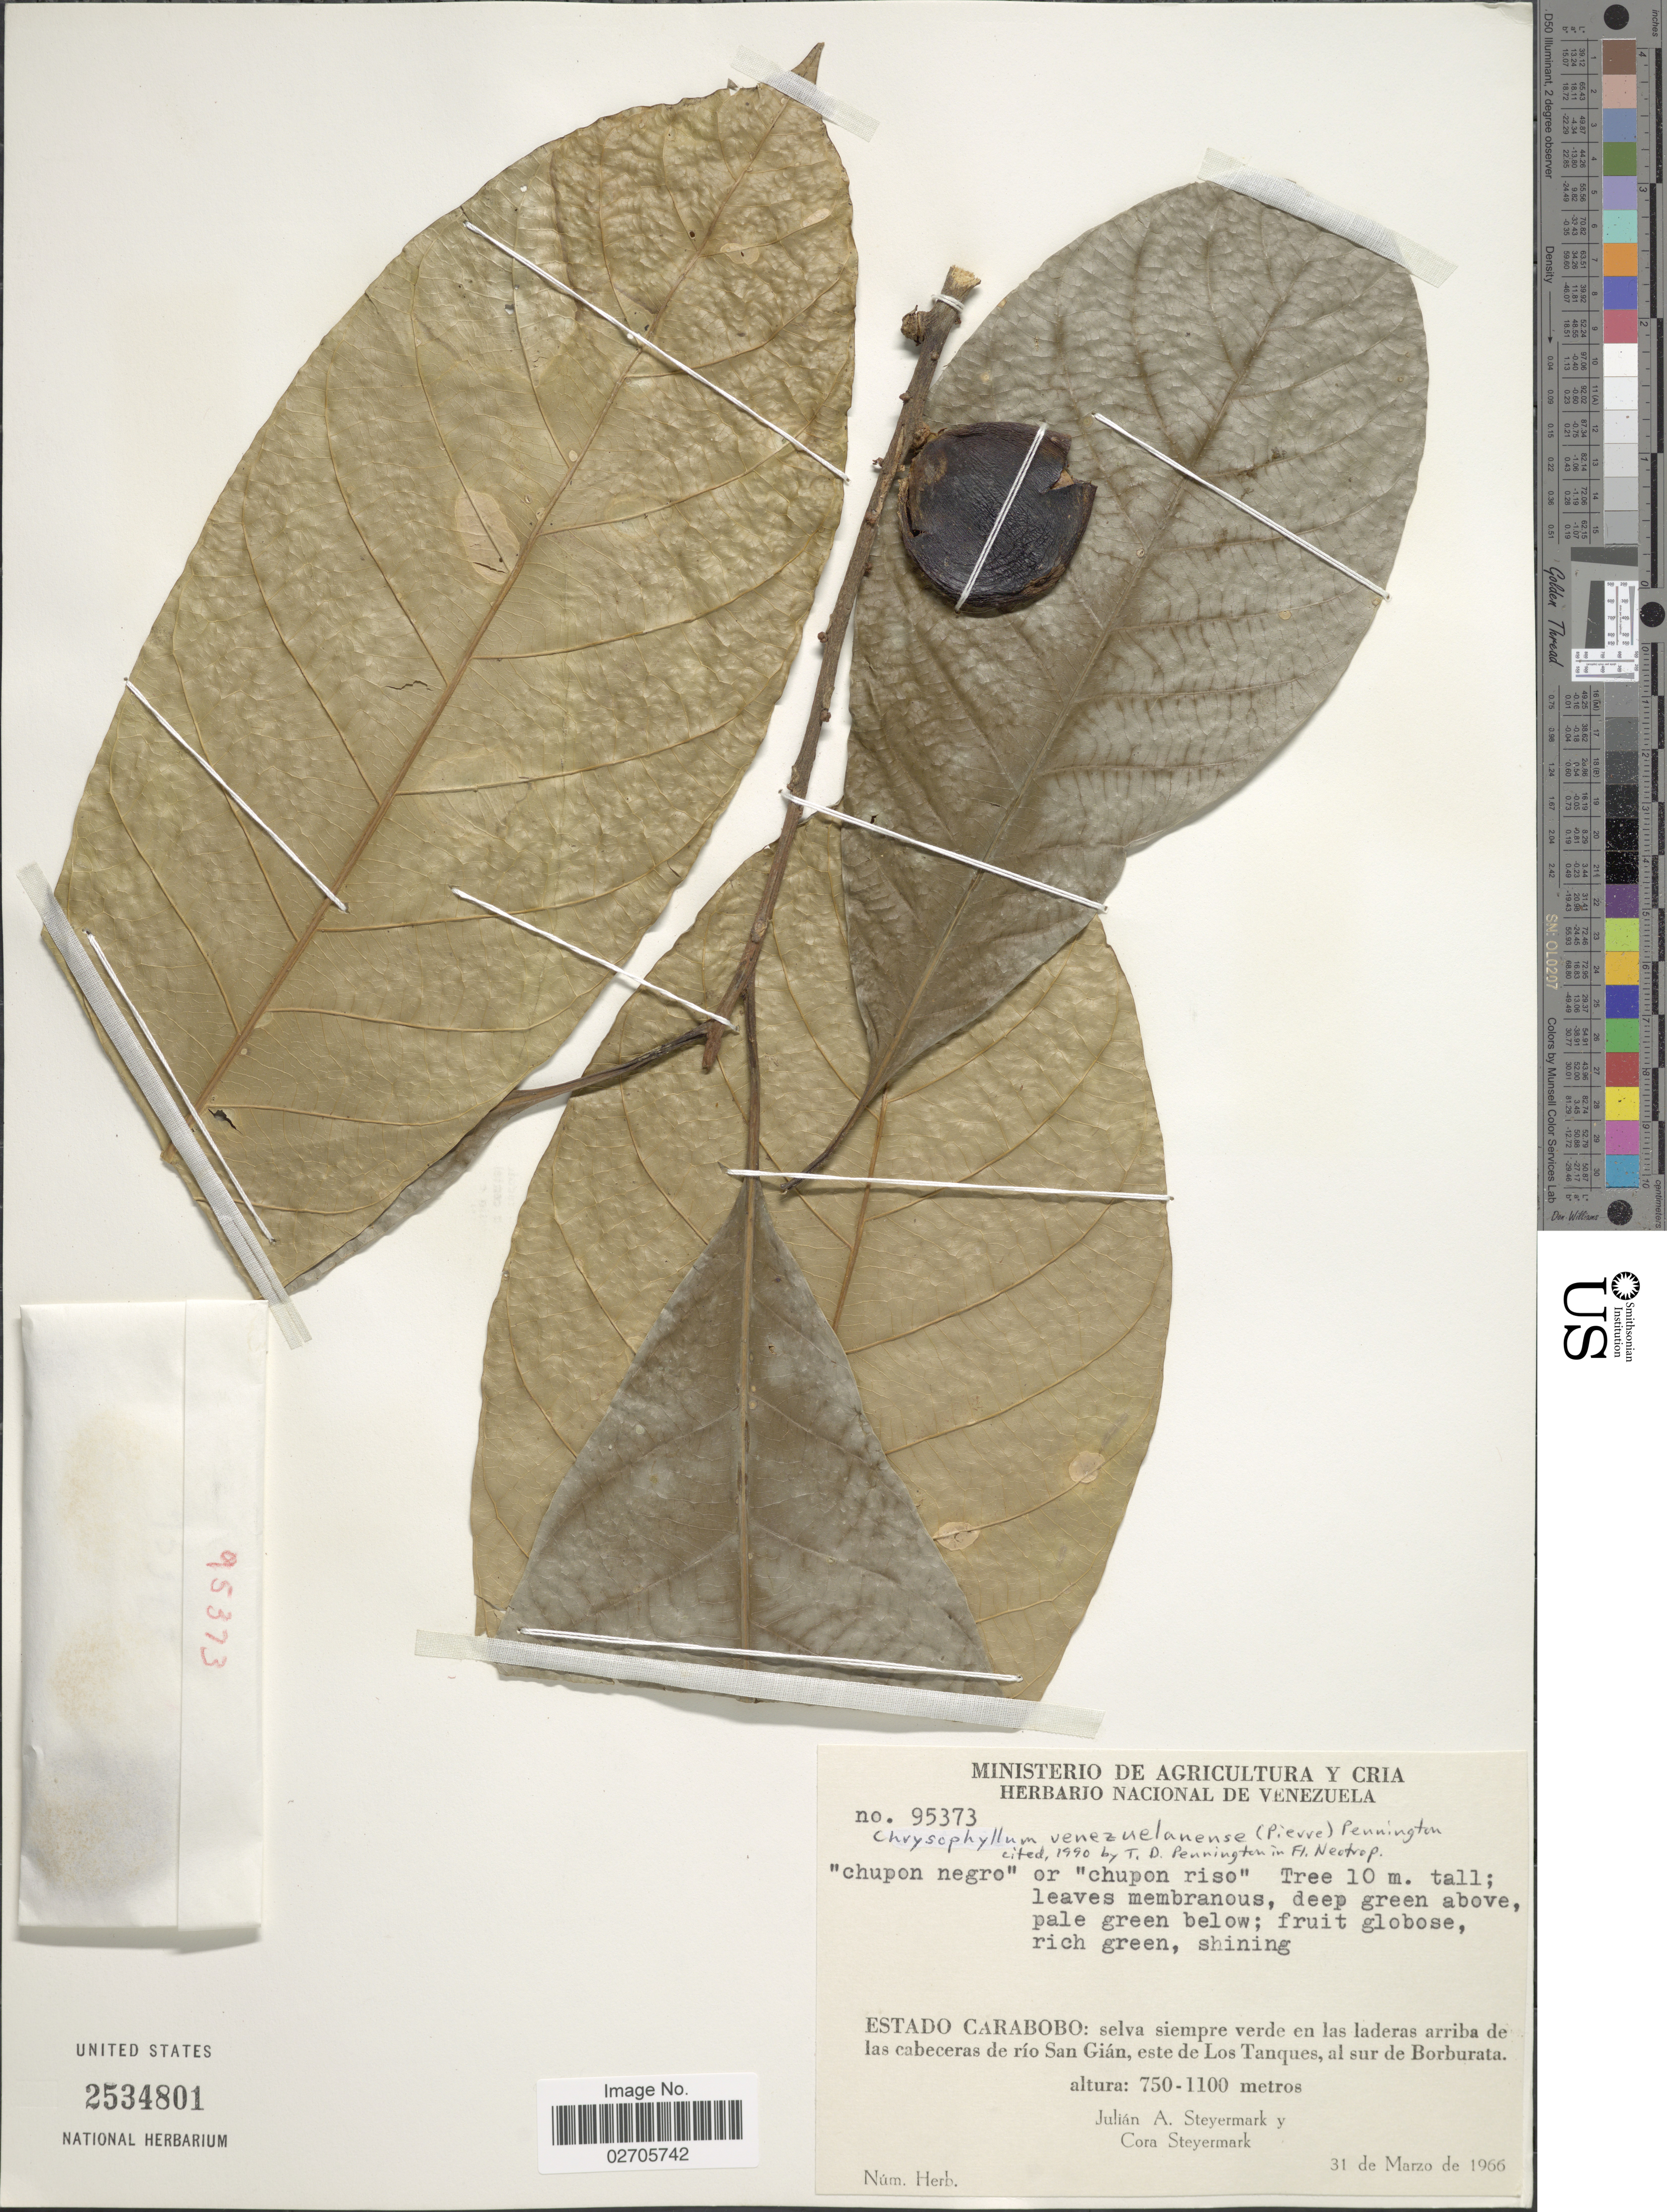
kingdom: Plantae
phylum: Tracheophyta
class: Magnoliopsida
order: Ericales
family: Sapotaceae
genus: Chrysophyllum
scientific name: Chrysophyllum venezuelanense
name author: (Pierre) T.D. Penn.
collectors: J. Steyermark & C. Steyermark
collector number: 95373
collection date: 1966-03-31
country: Venezuela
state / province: Carabobo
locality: Selva siempre verde en las laderas arriba de las cabeceras de río San Gián, este de Los Tanques, al sur de Borburata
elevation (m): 750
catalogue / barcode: US 2534801